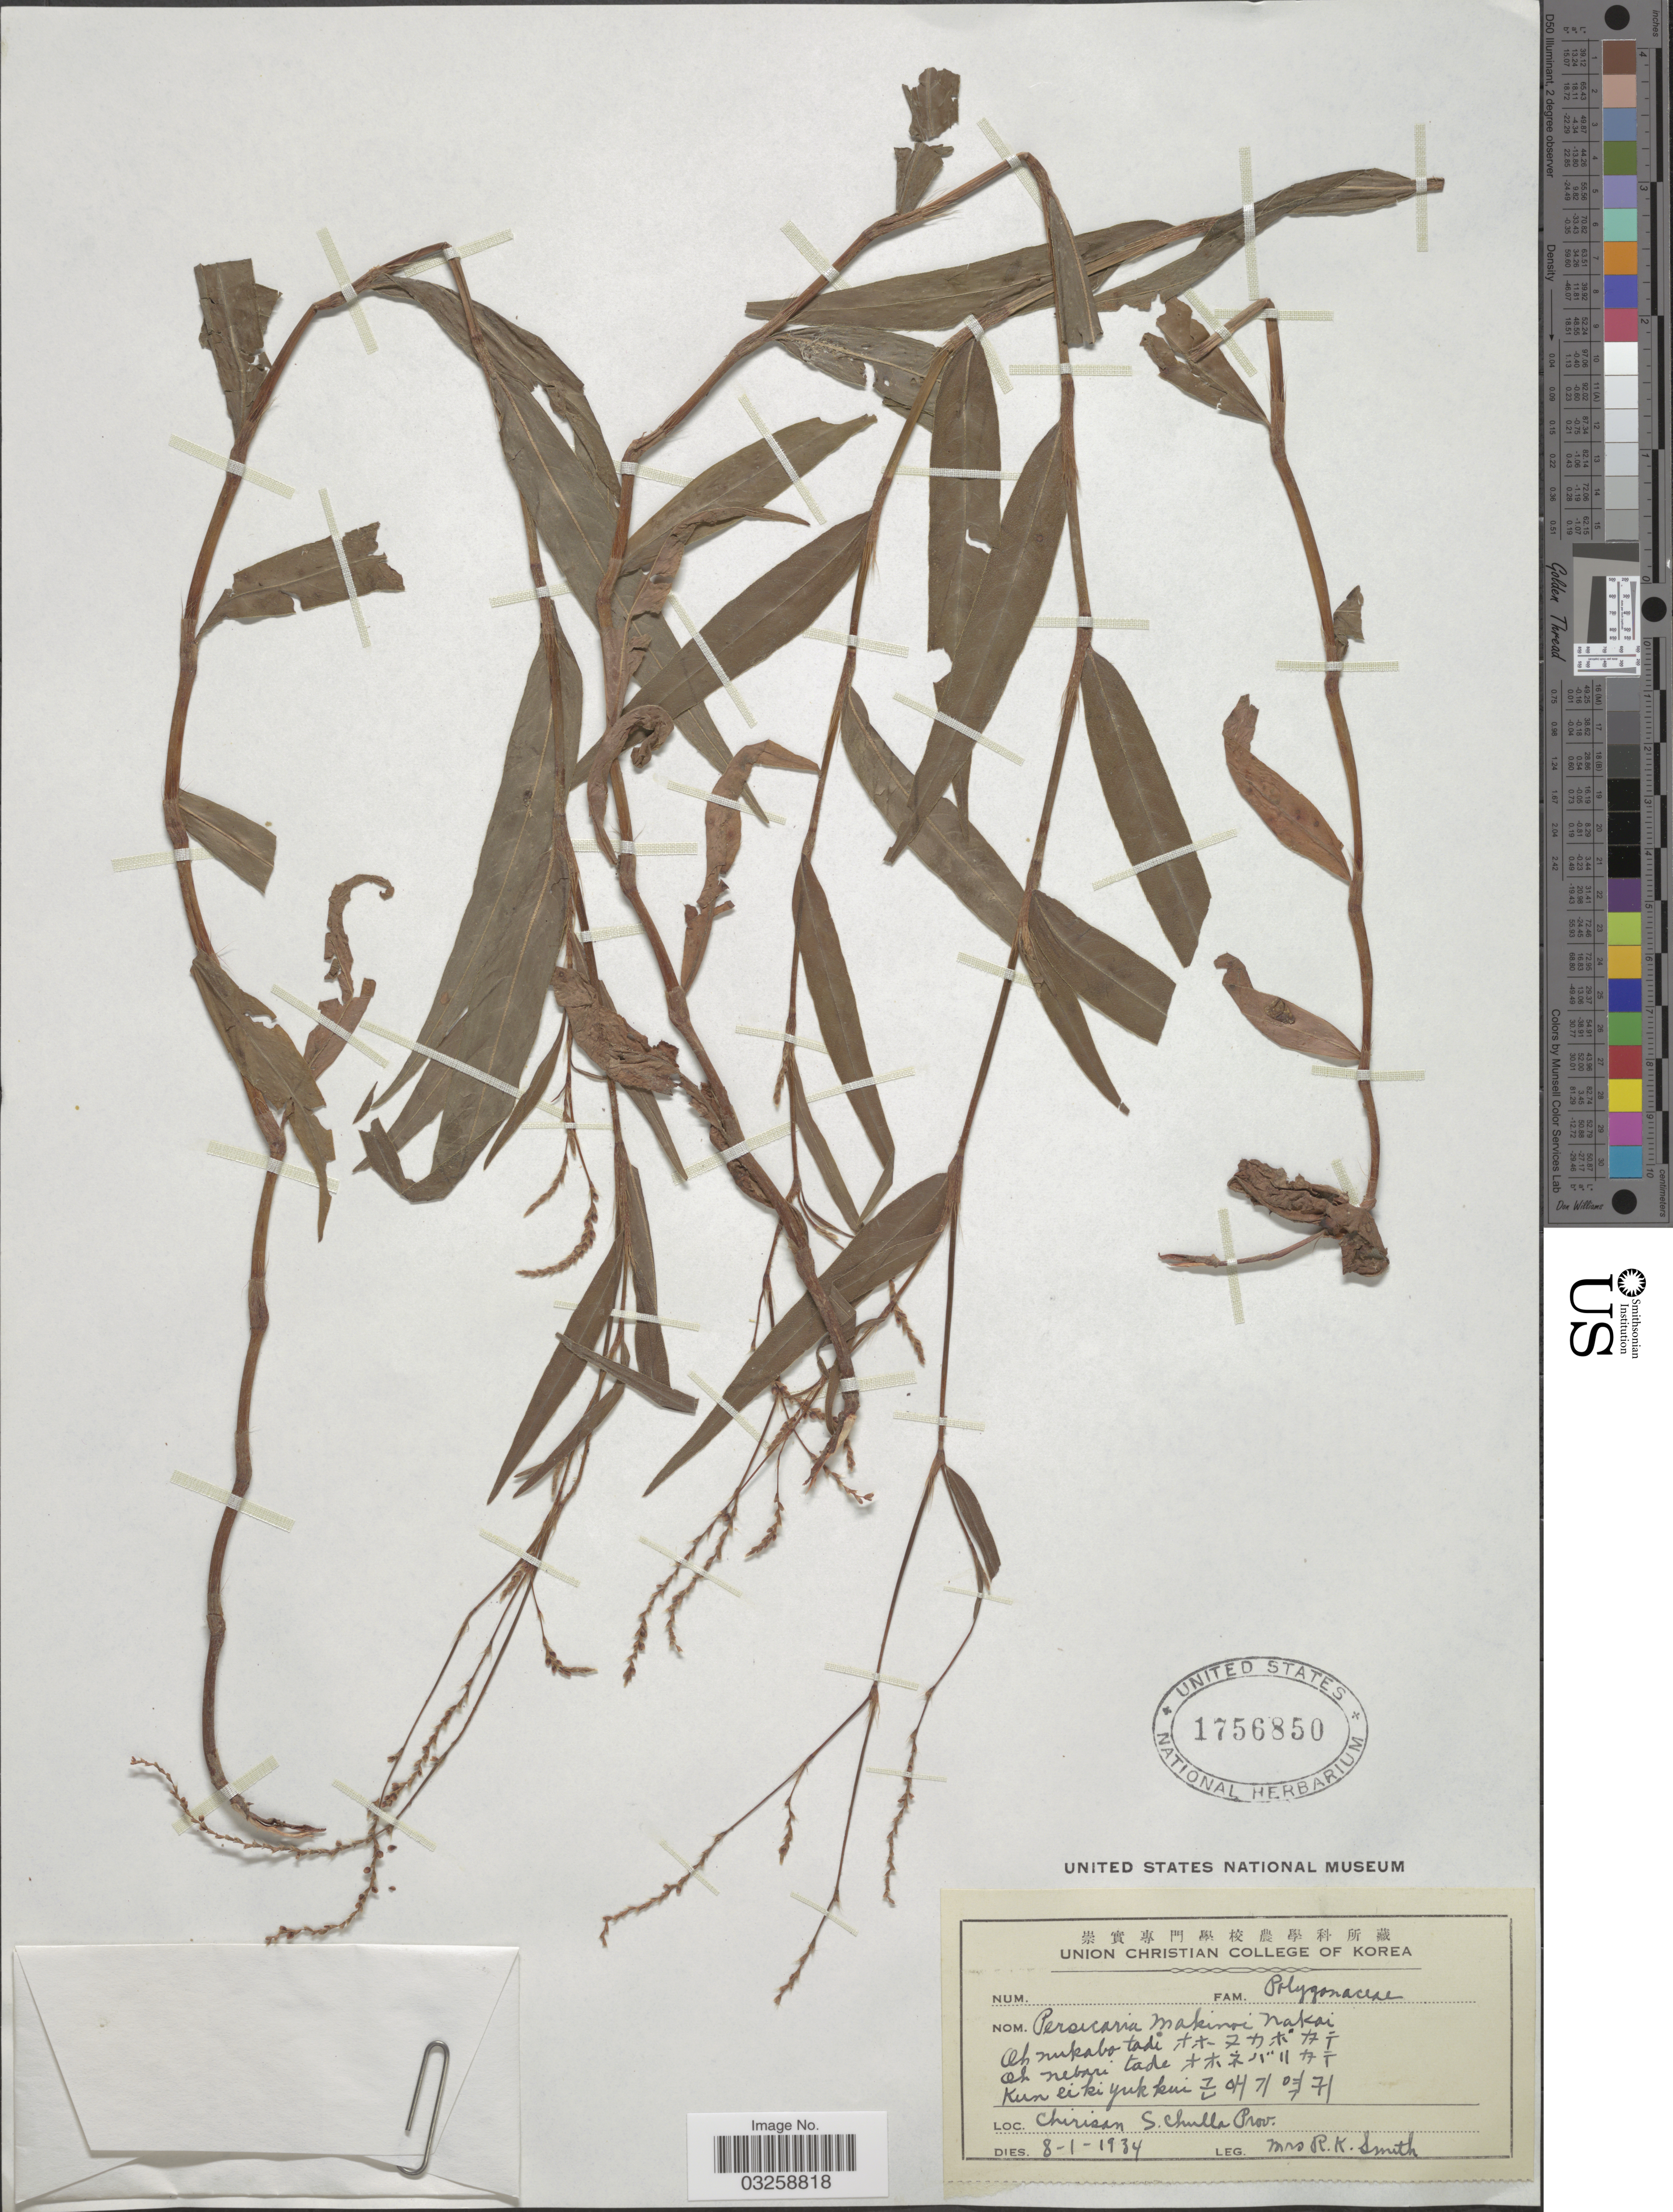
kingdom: Plantae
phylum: Tracheophyta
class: Magnoliopsida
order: Caryophyllales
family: Polygonaceae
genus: Polygonum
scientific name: Polygonum makinoi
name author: Nakai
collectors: Mrs. R. K. Smith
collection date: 1934-01-08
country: South Korea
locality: Chirisan S. Chulla Prov.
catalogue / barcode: US 1756850